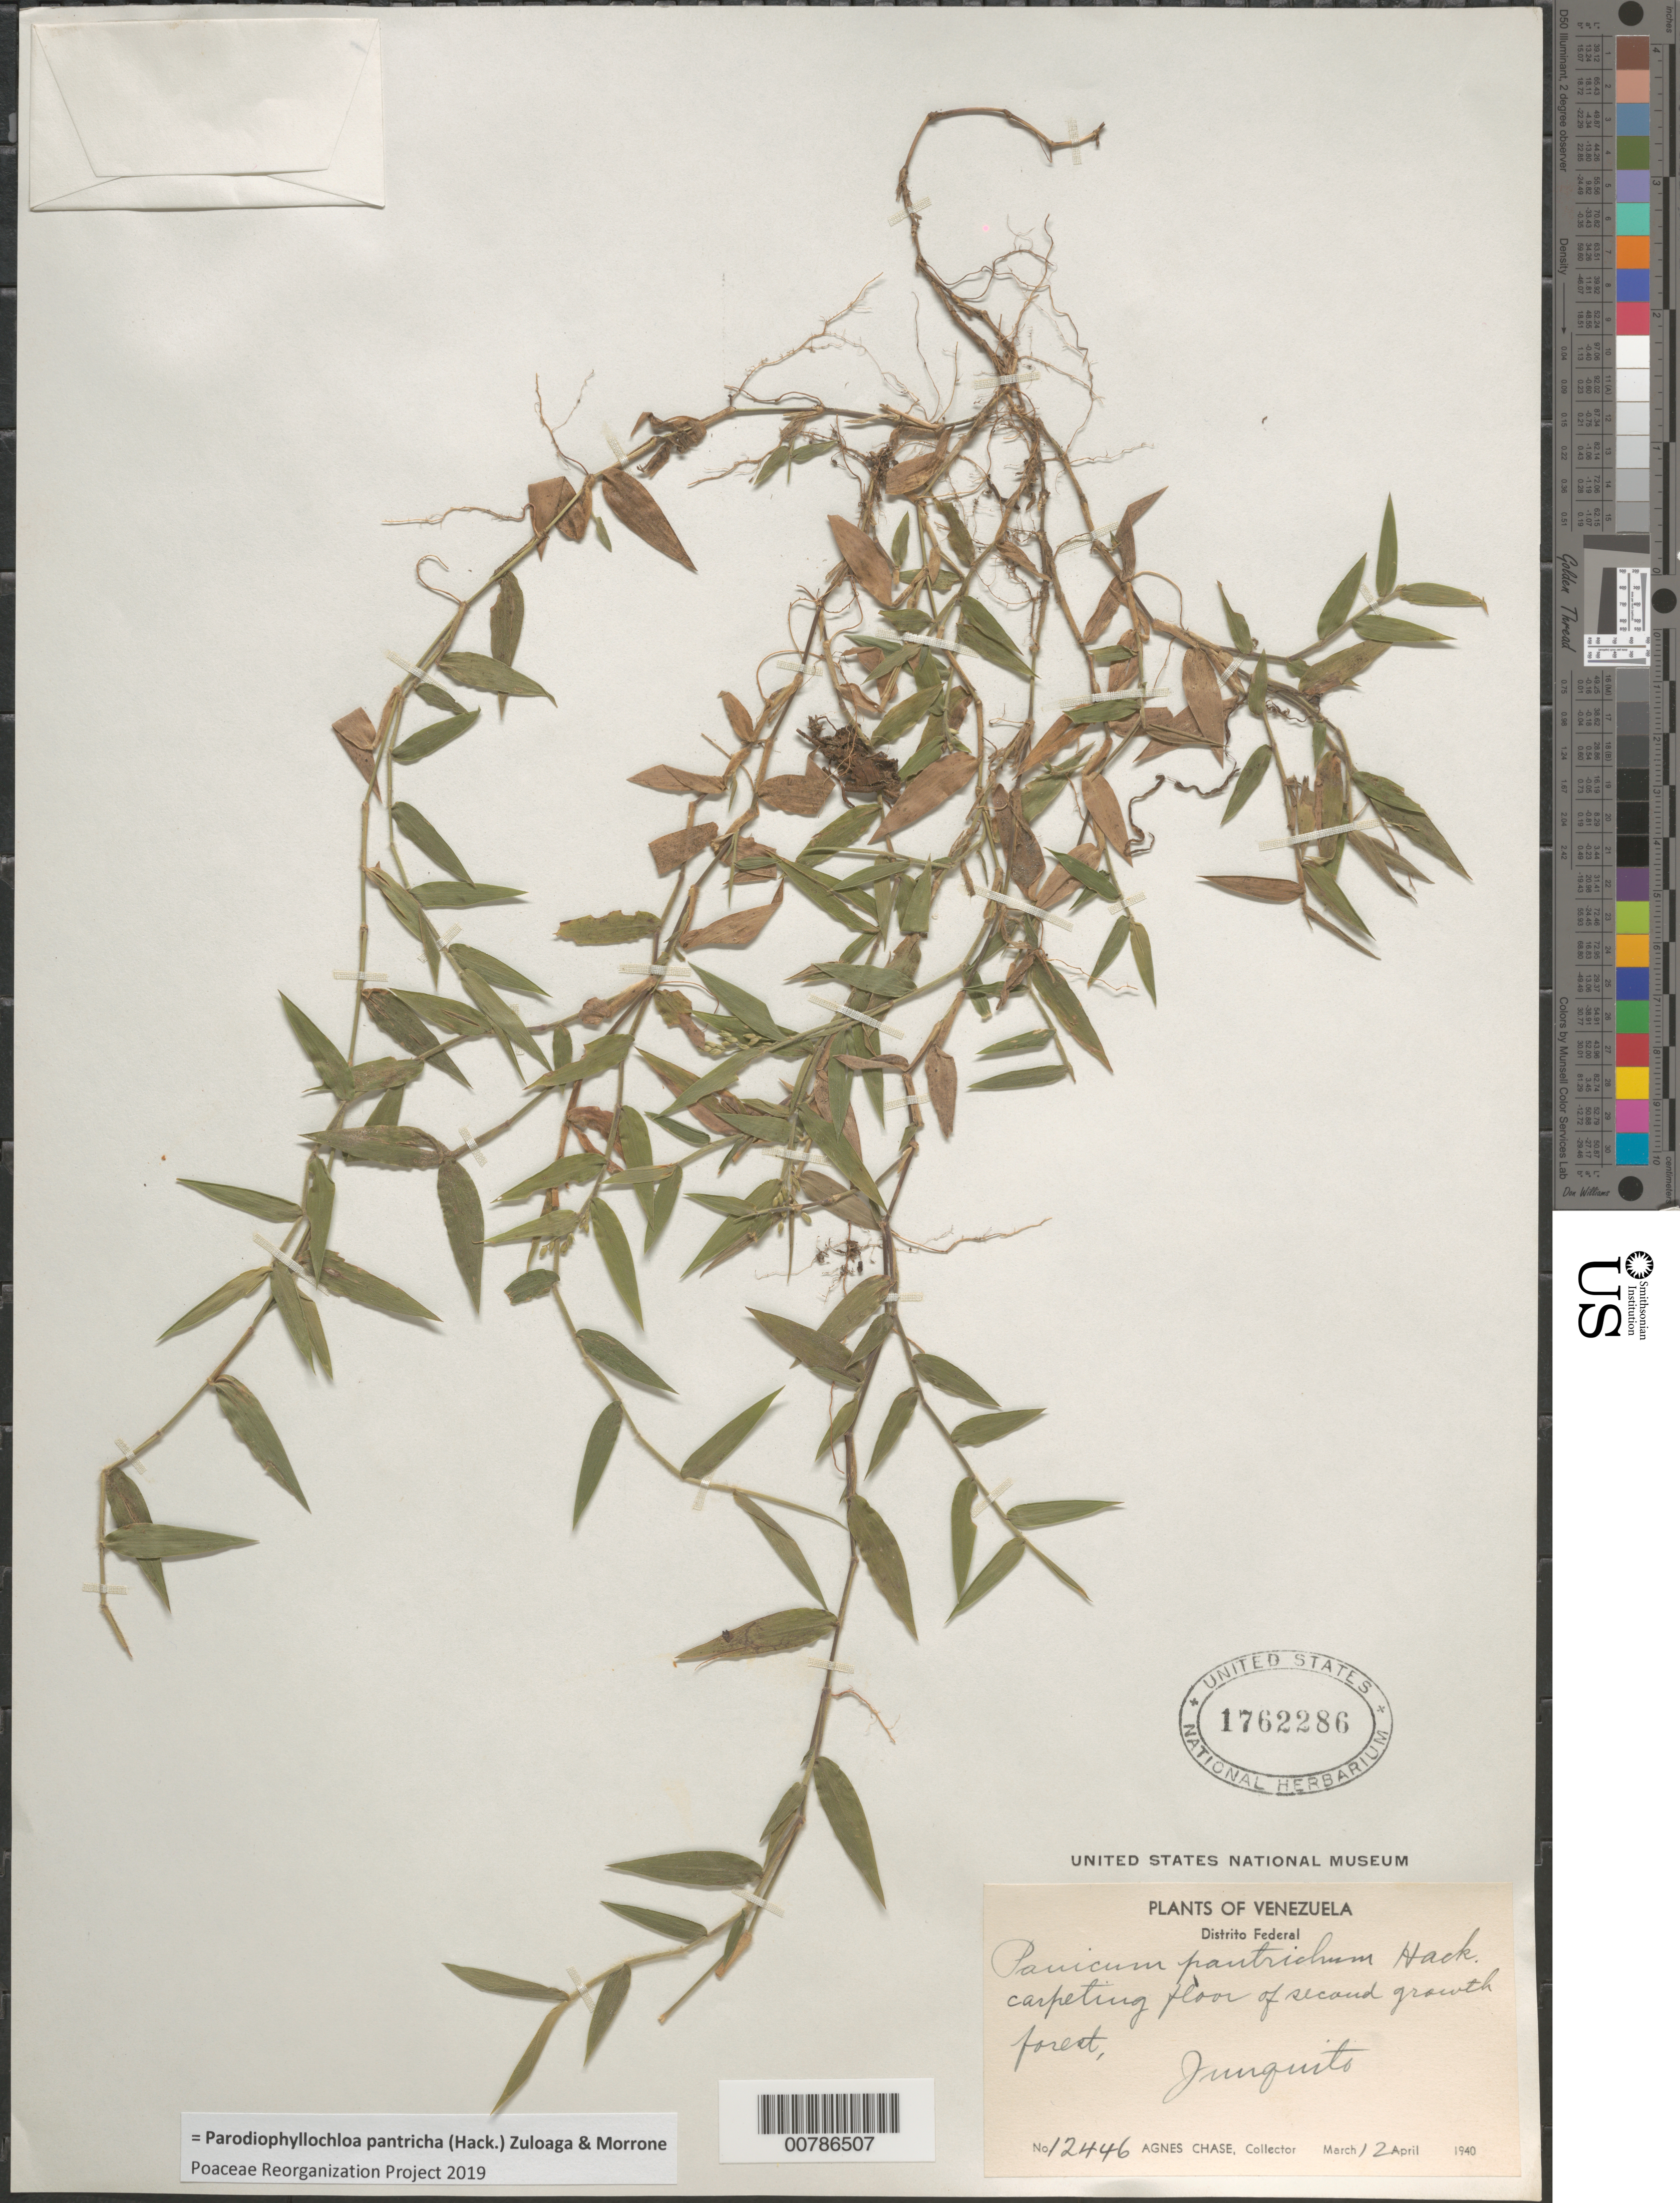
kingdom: Plantae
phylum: Tracheophyta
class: Liliopsida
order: Poales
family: Poaceae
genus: Parodiophyllochloa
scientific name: Parodiophyllochloa pantricha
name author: (Hack.) Zuloaga & Morrone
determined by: Poaceae Reorganization Project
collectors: A. Chase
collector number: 12446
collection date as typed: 12 Mar 1940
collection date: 1940-03-12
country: Venezuela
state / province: Vargas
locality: Junquito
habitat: carpeting floor of second growth forest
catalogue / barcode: US 1762286